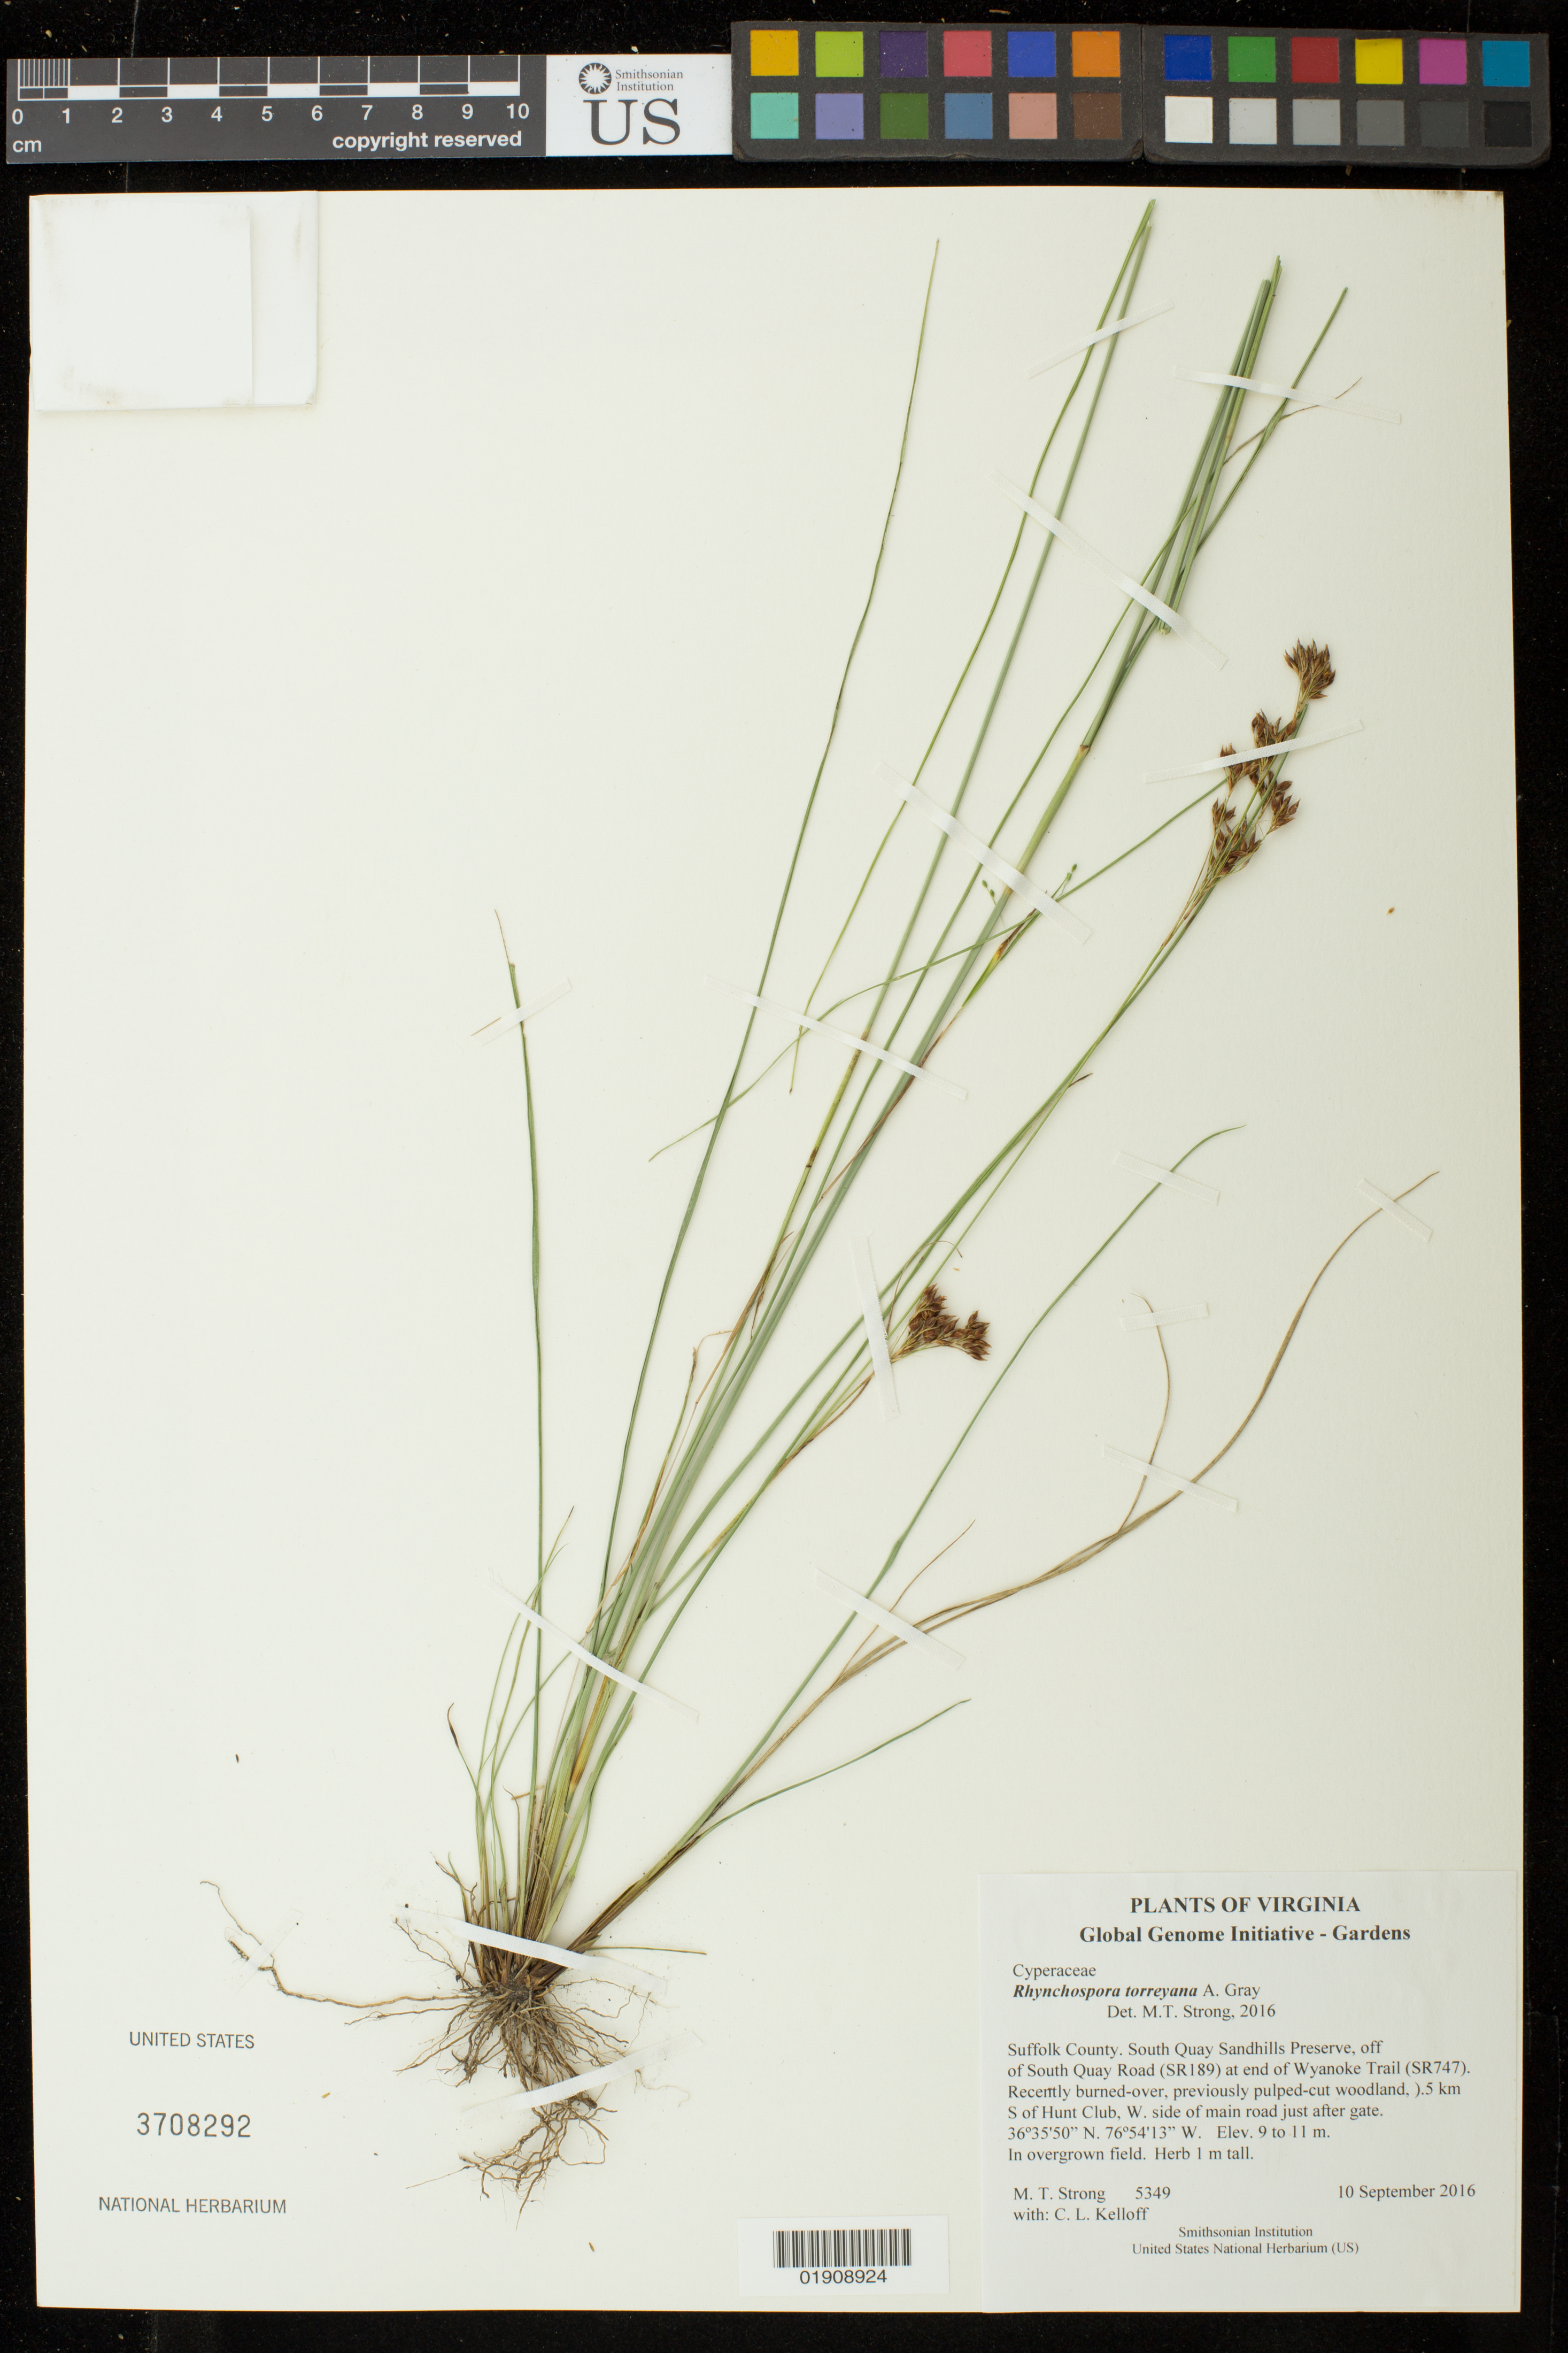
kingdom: Plantae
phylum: Tracheophyta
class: Liliopsida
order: Poales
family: Cyperaceae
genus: Rhynchospora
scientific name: Rhynchospora torreyana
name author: A. Gray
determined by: Strong, Mark T., (BOT), Smithsonian Institution - National Museum of Natural History (UNITED STATES)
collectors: M. T. Strong & C. L. Kelloff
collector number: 5349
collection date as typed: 10 September 2016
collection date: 2016-09-10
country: United States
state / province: Virginia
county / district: City of Suffolk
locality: South Quay Sandhills Preserve. Off of South Quay Road (SR189) at end of Wyanoke Trail (SR747). Recently burned-over, previously pulped-cut woodland, ).5 km S of Hunt Club, W side of main road just after gate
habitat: In overgrown field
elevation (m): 9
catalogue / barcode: US 3708292